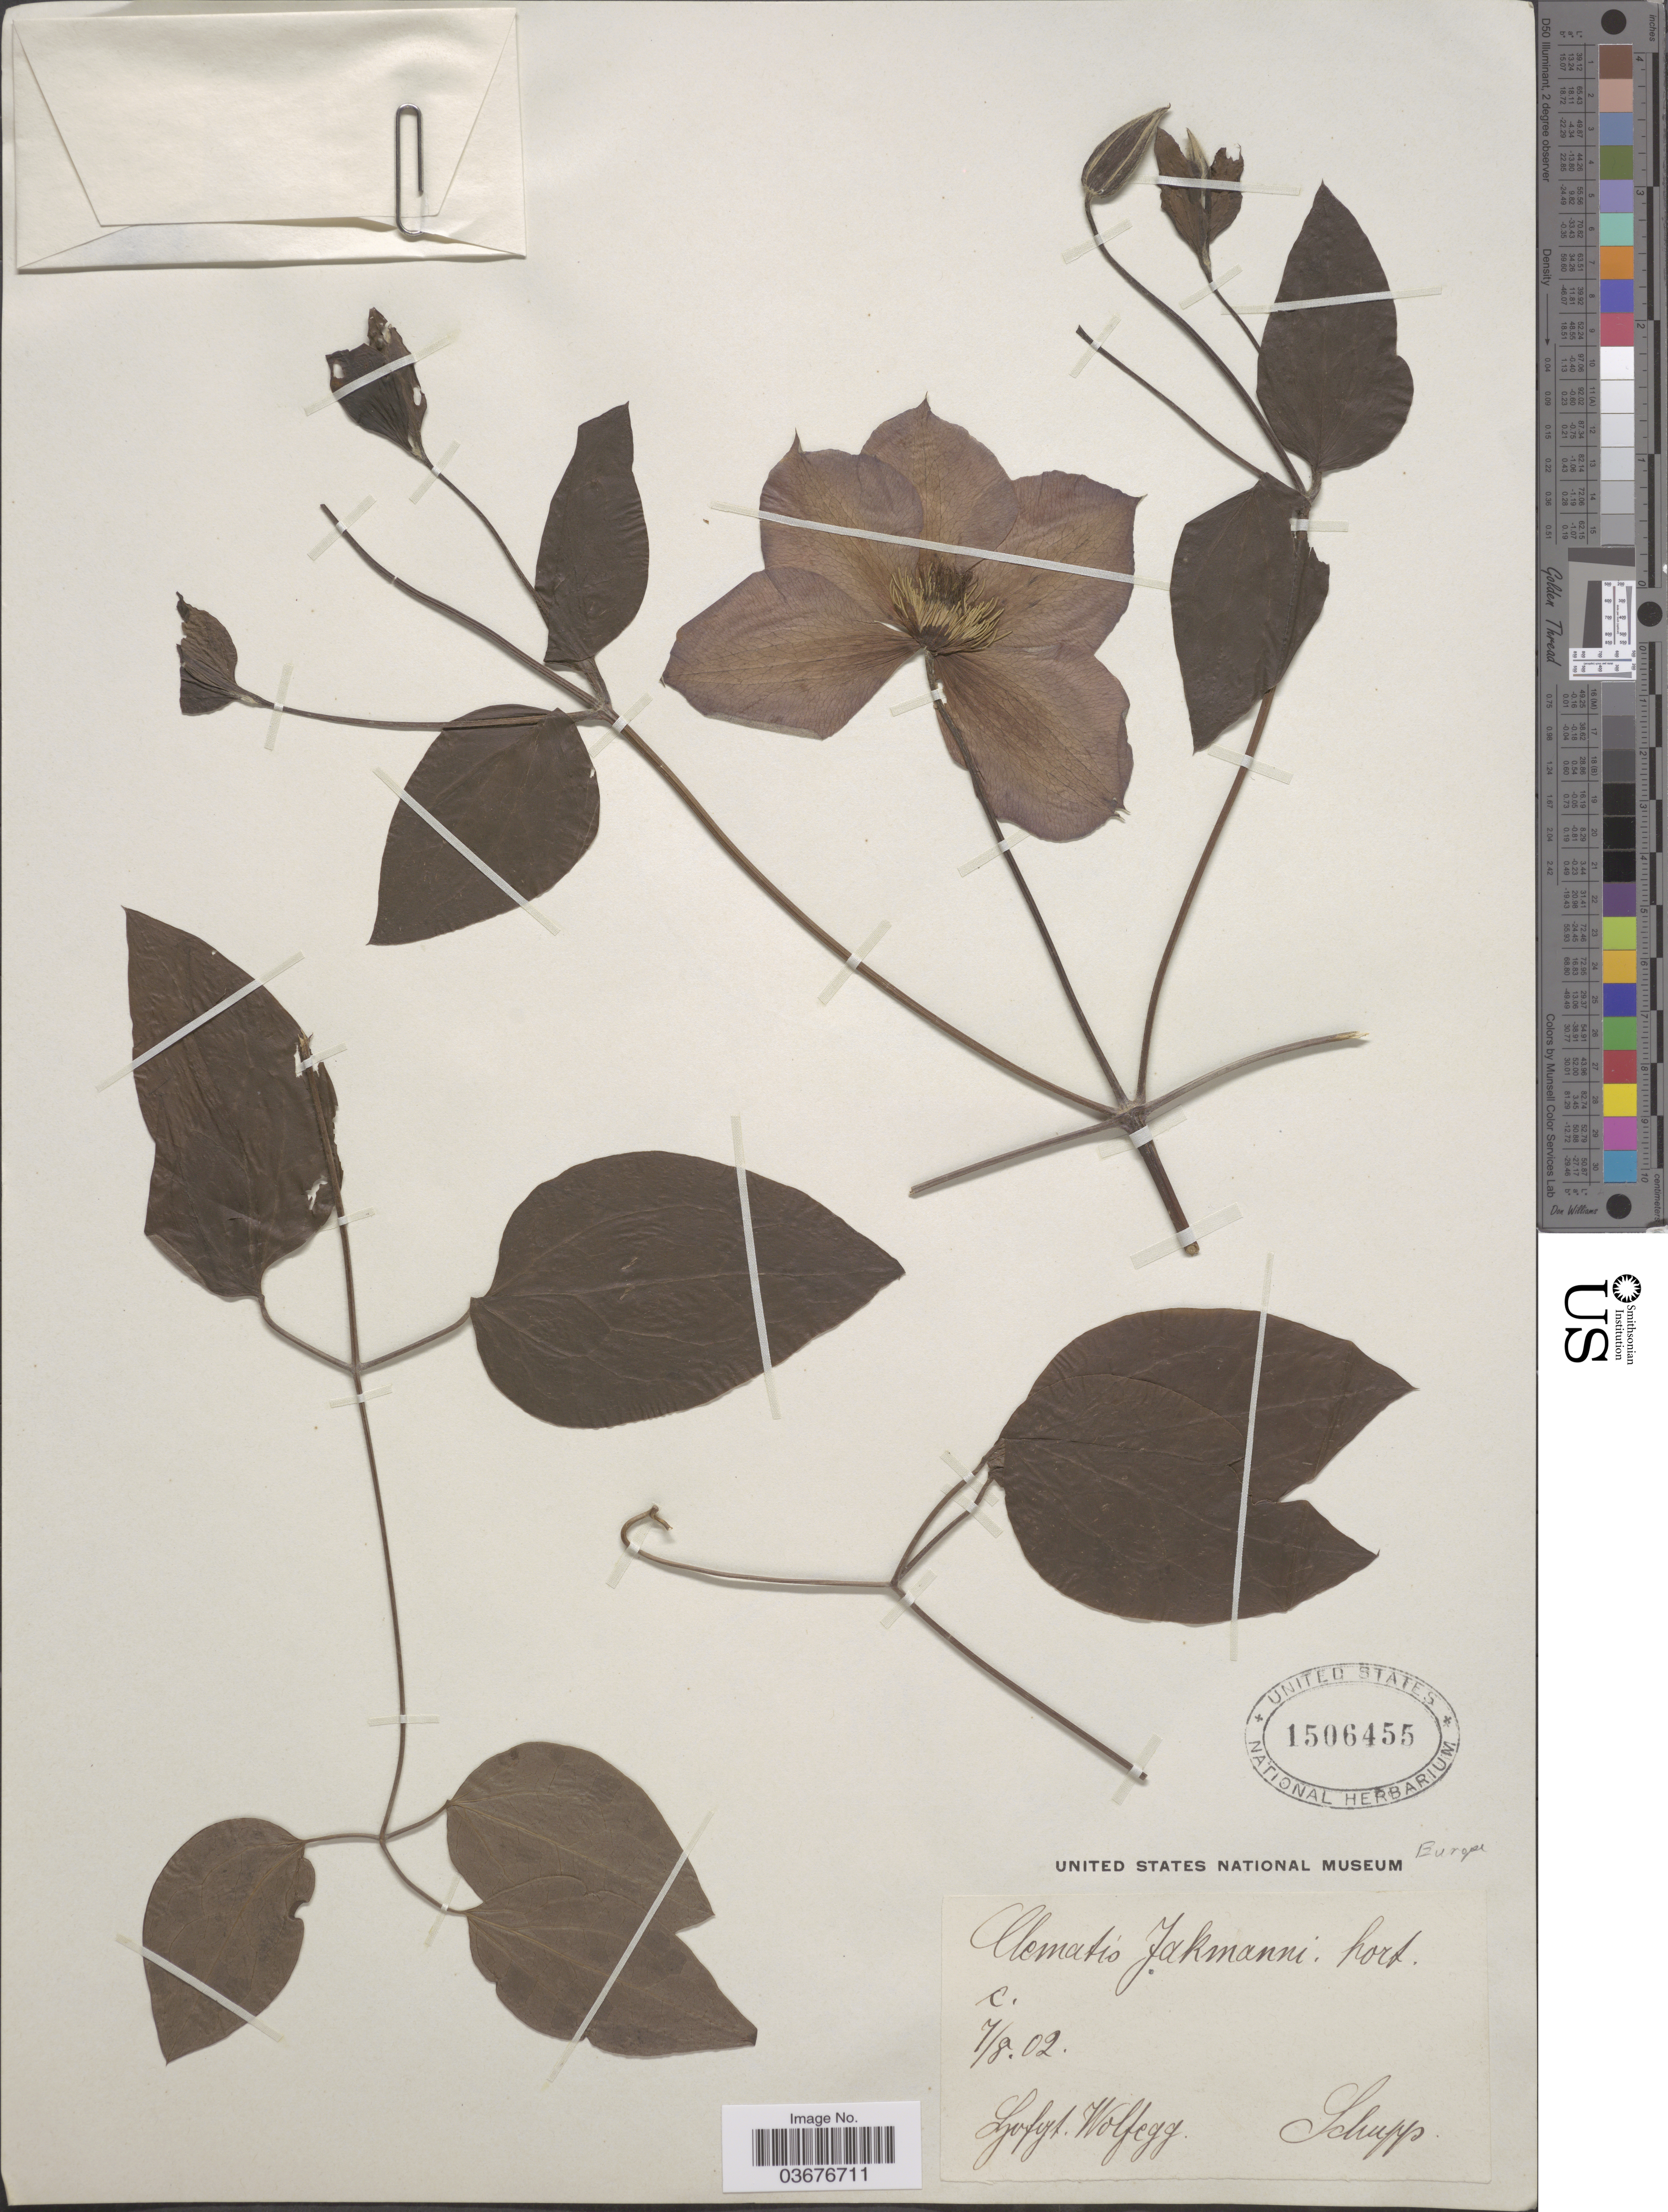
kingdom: Plantae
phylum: Tracheophyta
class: Magnoliopsida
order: Ranunculales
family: Ranunculaceae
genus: Clematis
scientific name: Clematis jackmanii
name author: T. Moore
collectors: Schupp.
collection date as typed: Transcribed d/m/y: 7/8/2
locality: Europe. Szofijt [interpreted]. Wolfegg.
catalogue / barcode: US 1506455